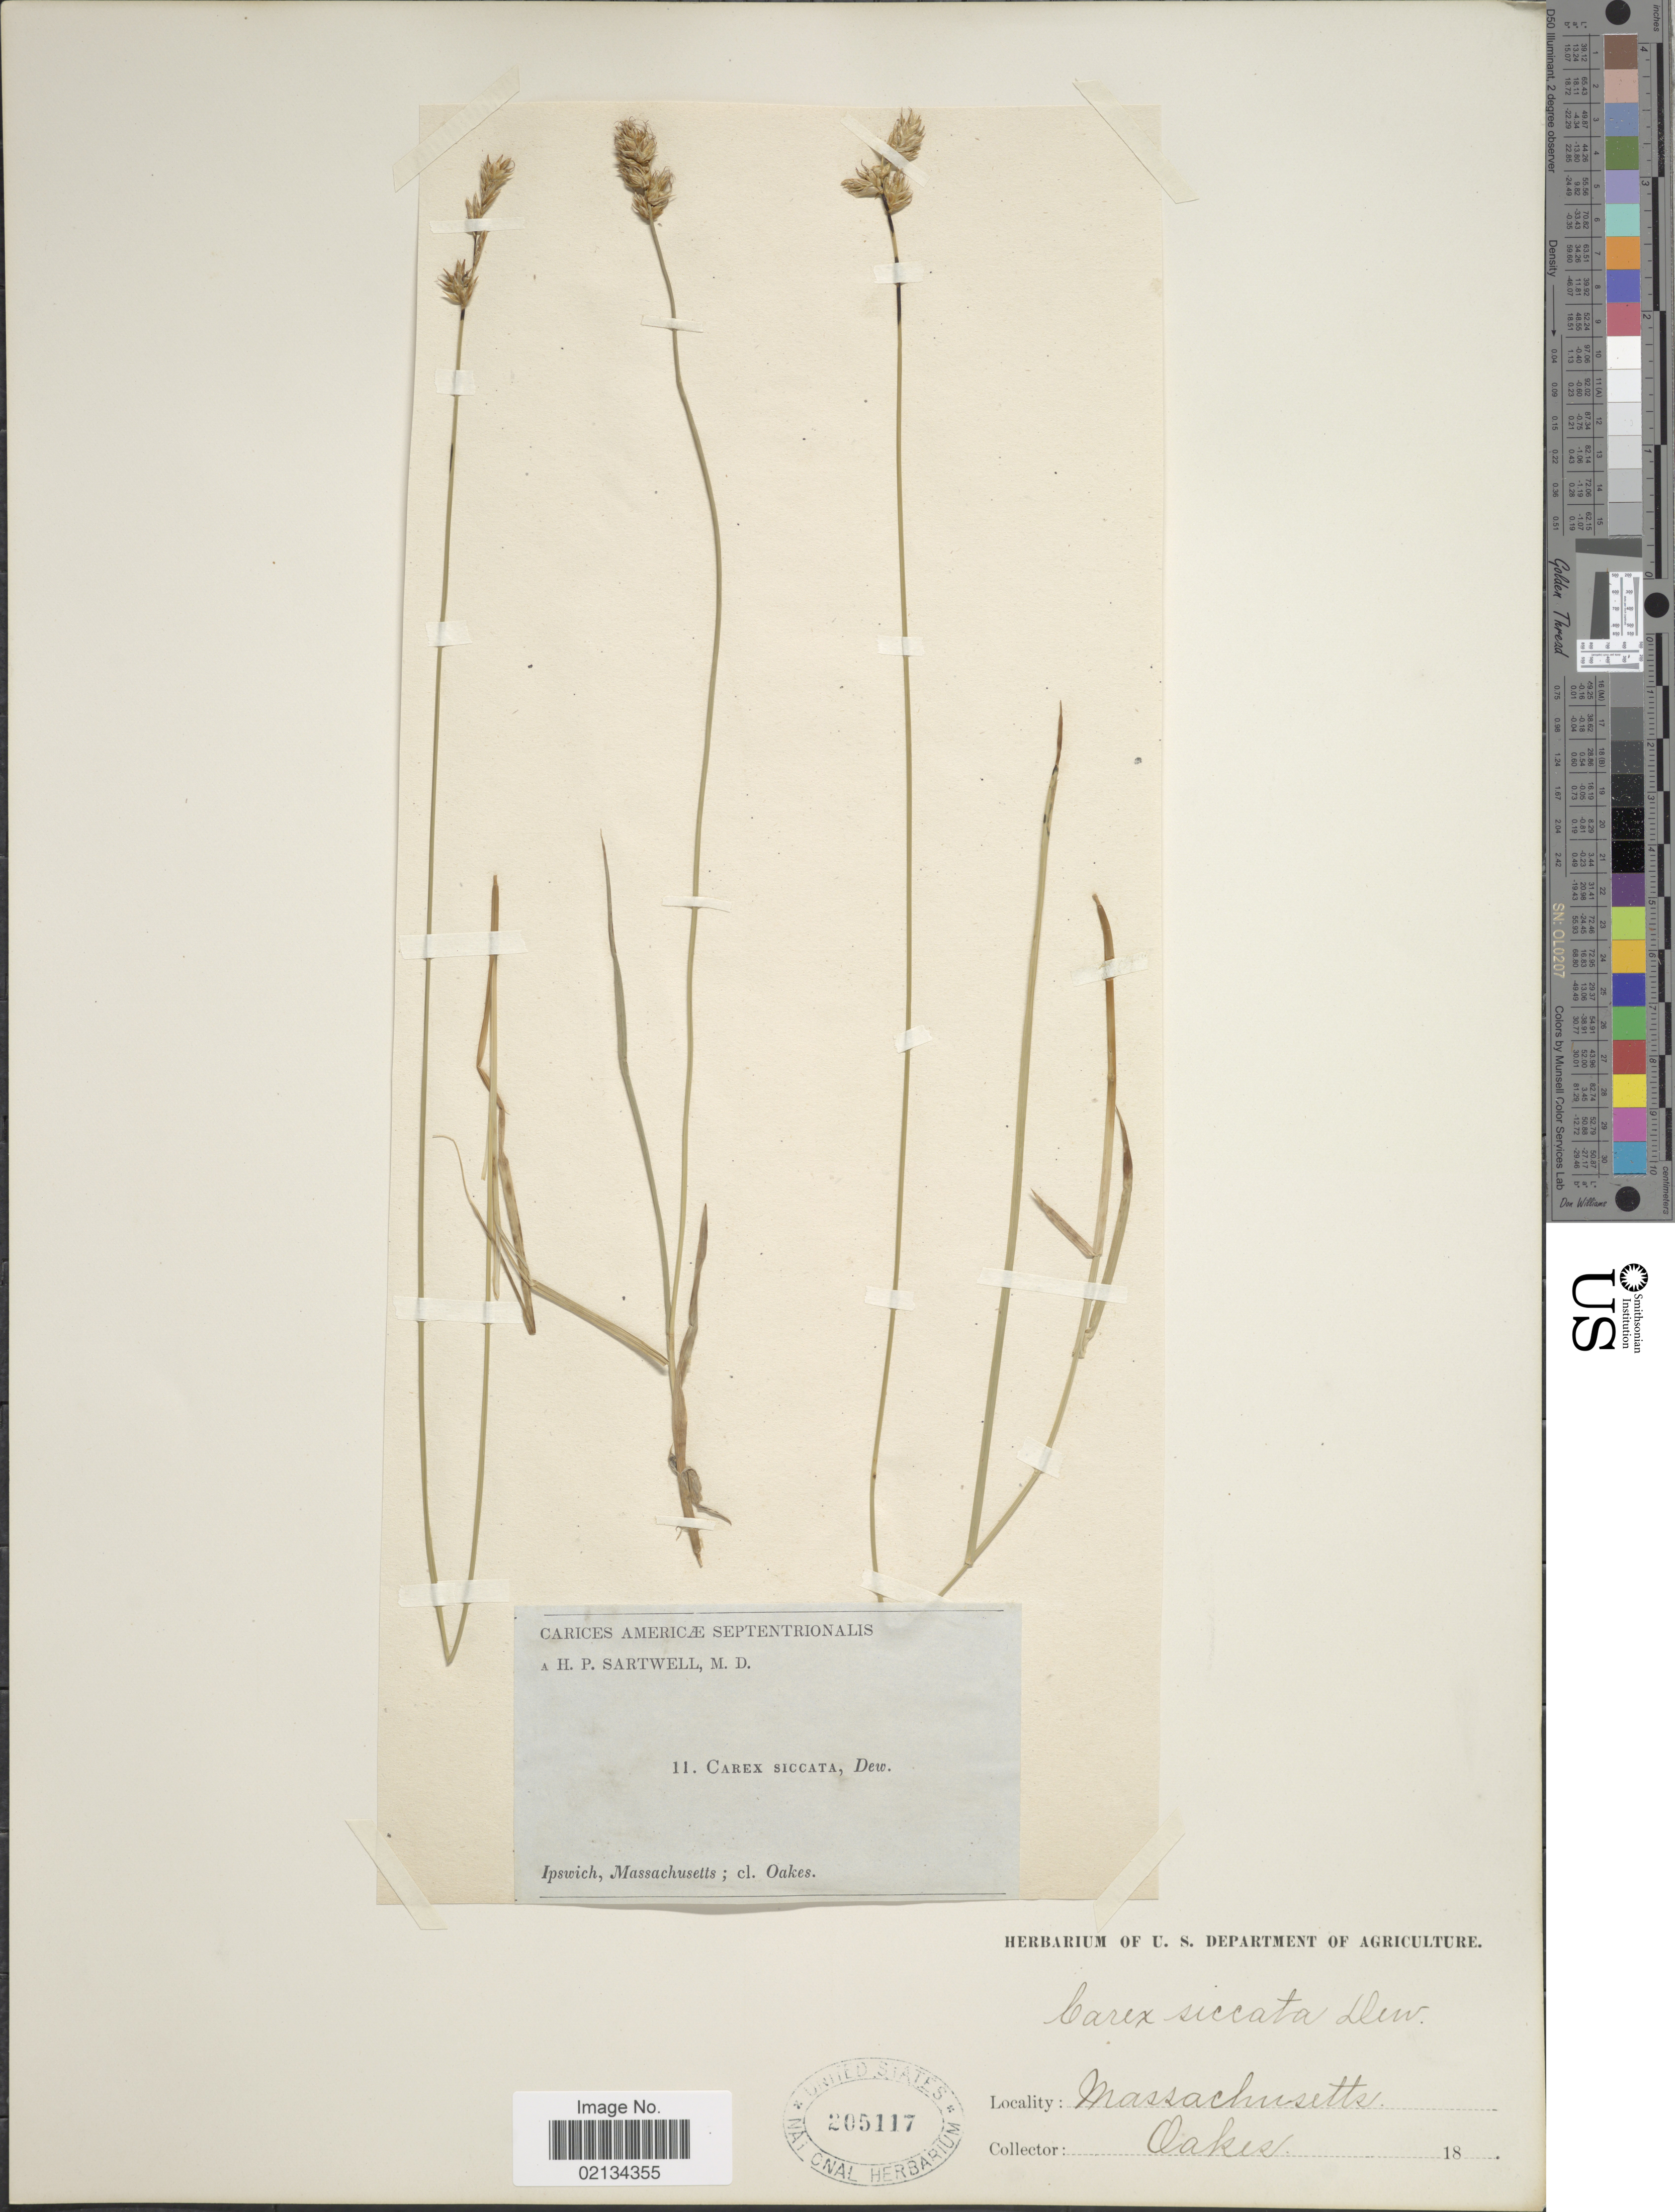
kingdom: Plantae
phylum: Tracheophyta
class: Liliopsida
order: Poales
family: Cyperaceae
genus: Carex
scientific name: Carex siccata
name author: Dewey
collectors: -. Oakes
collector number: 11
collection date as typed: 18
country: United States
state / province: Massachusetts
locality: Carices Americae Septentrionalis, Ipswich.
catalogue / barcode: US 205117